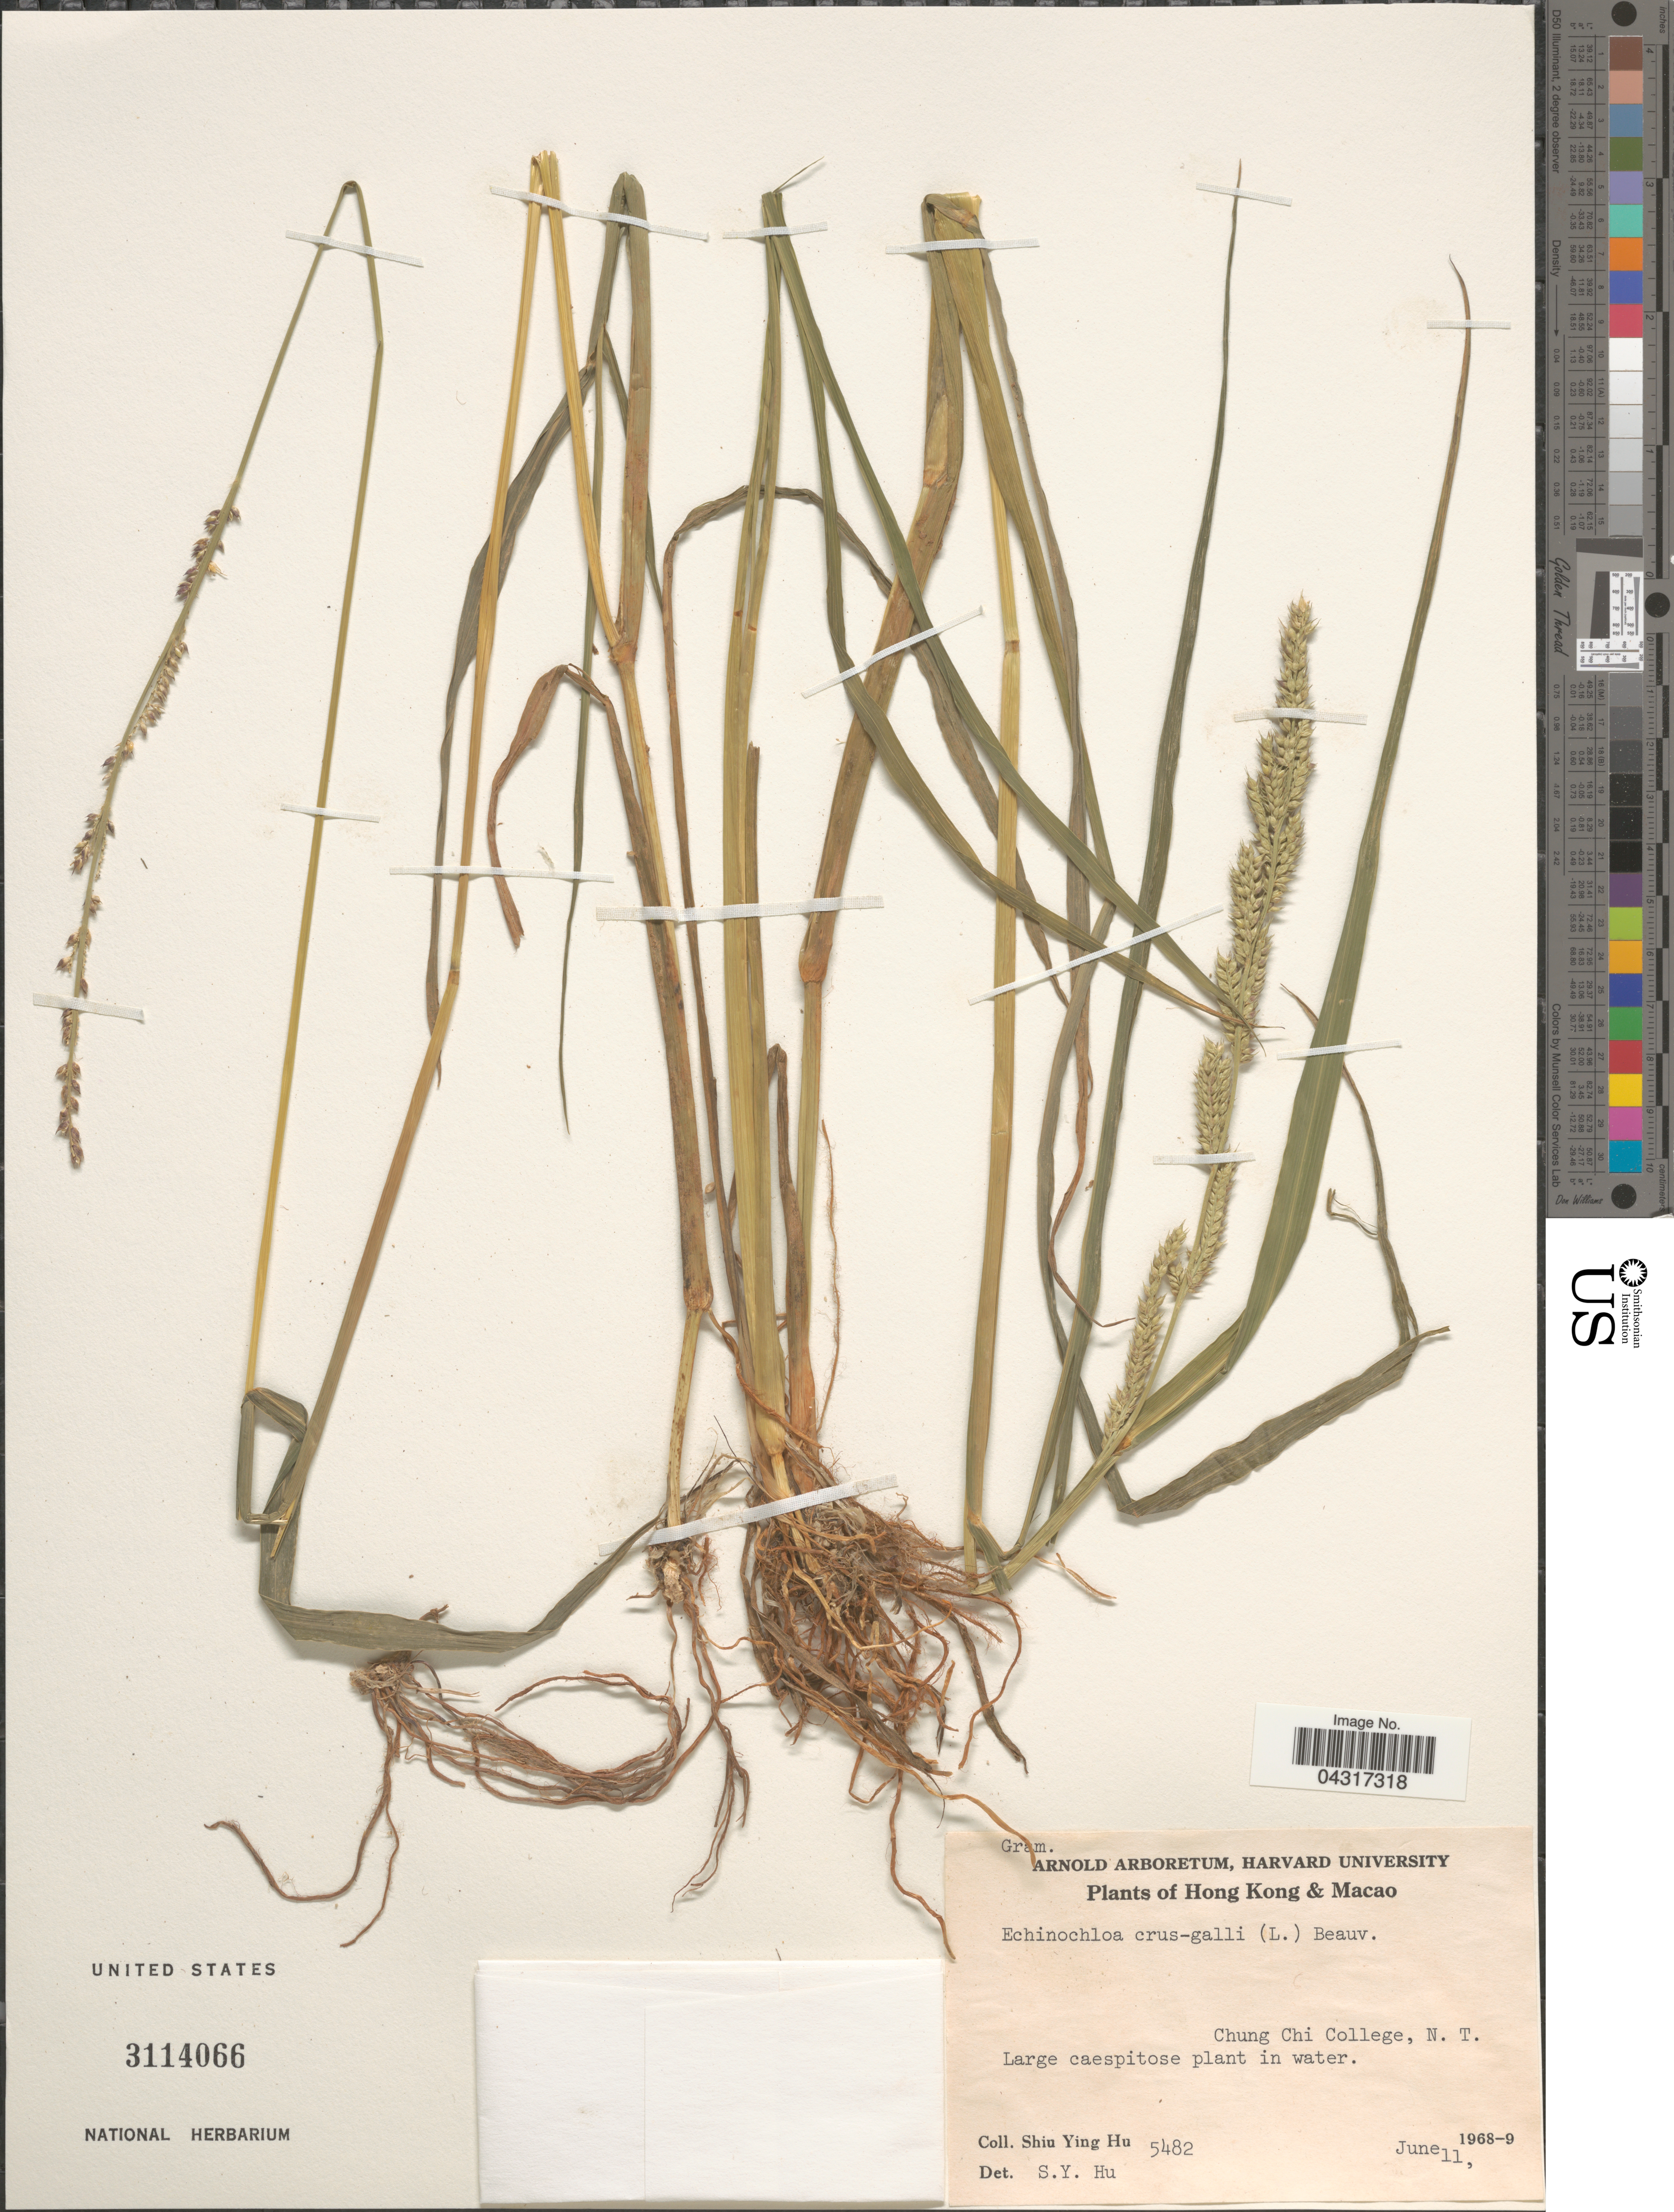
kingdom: Plantae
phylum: Tracheophyta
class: Liliopsida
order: Poales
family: Poaceae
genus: Echinochloa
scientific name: Echinochloa crus-galli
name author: (L.) P. Beauv.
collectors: S. Y. Hu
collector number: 5482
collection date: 1968-06-11/1969-06-11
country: China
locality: Hong Kong & Macao. Chung Chi College, N. T.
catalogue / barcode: US 3114066